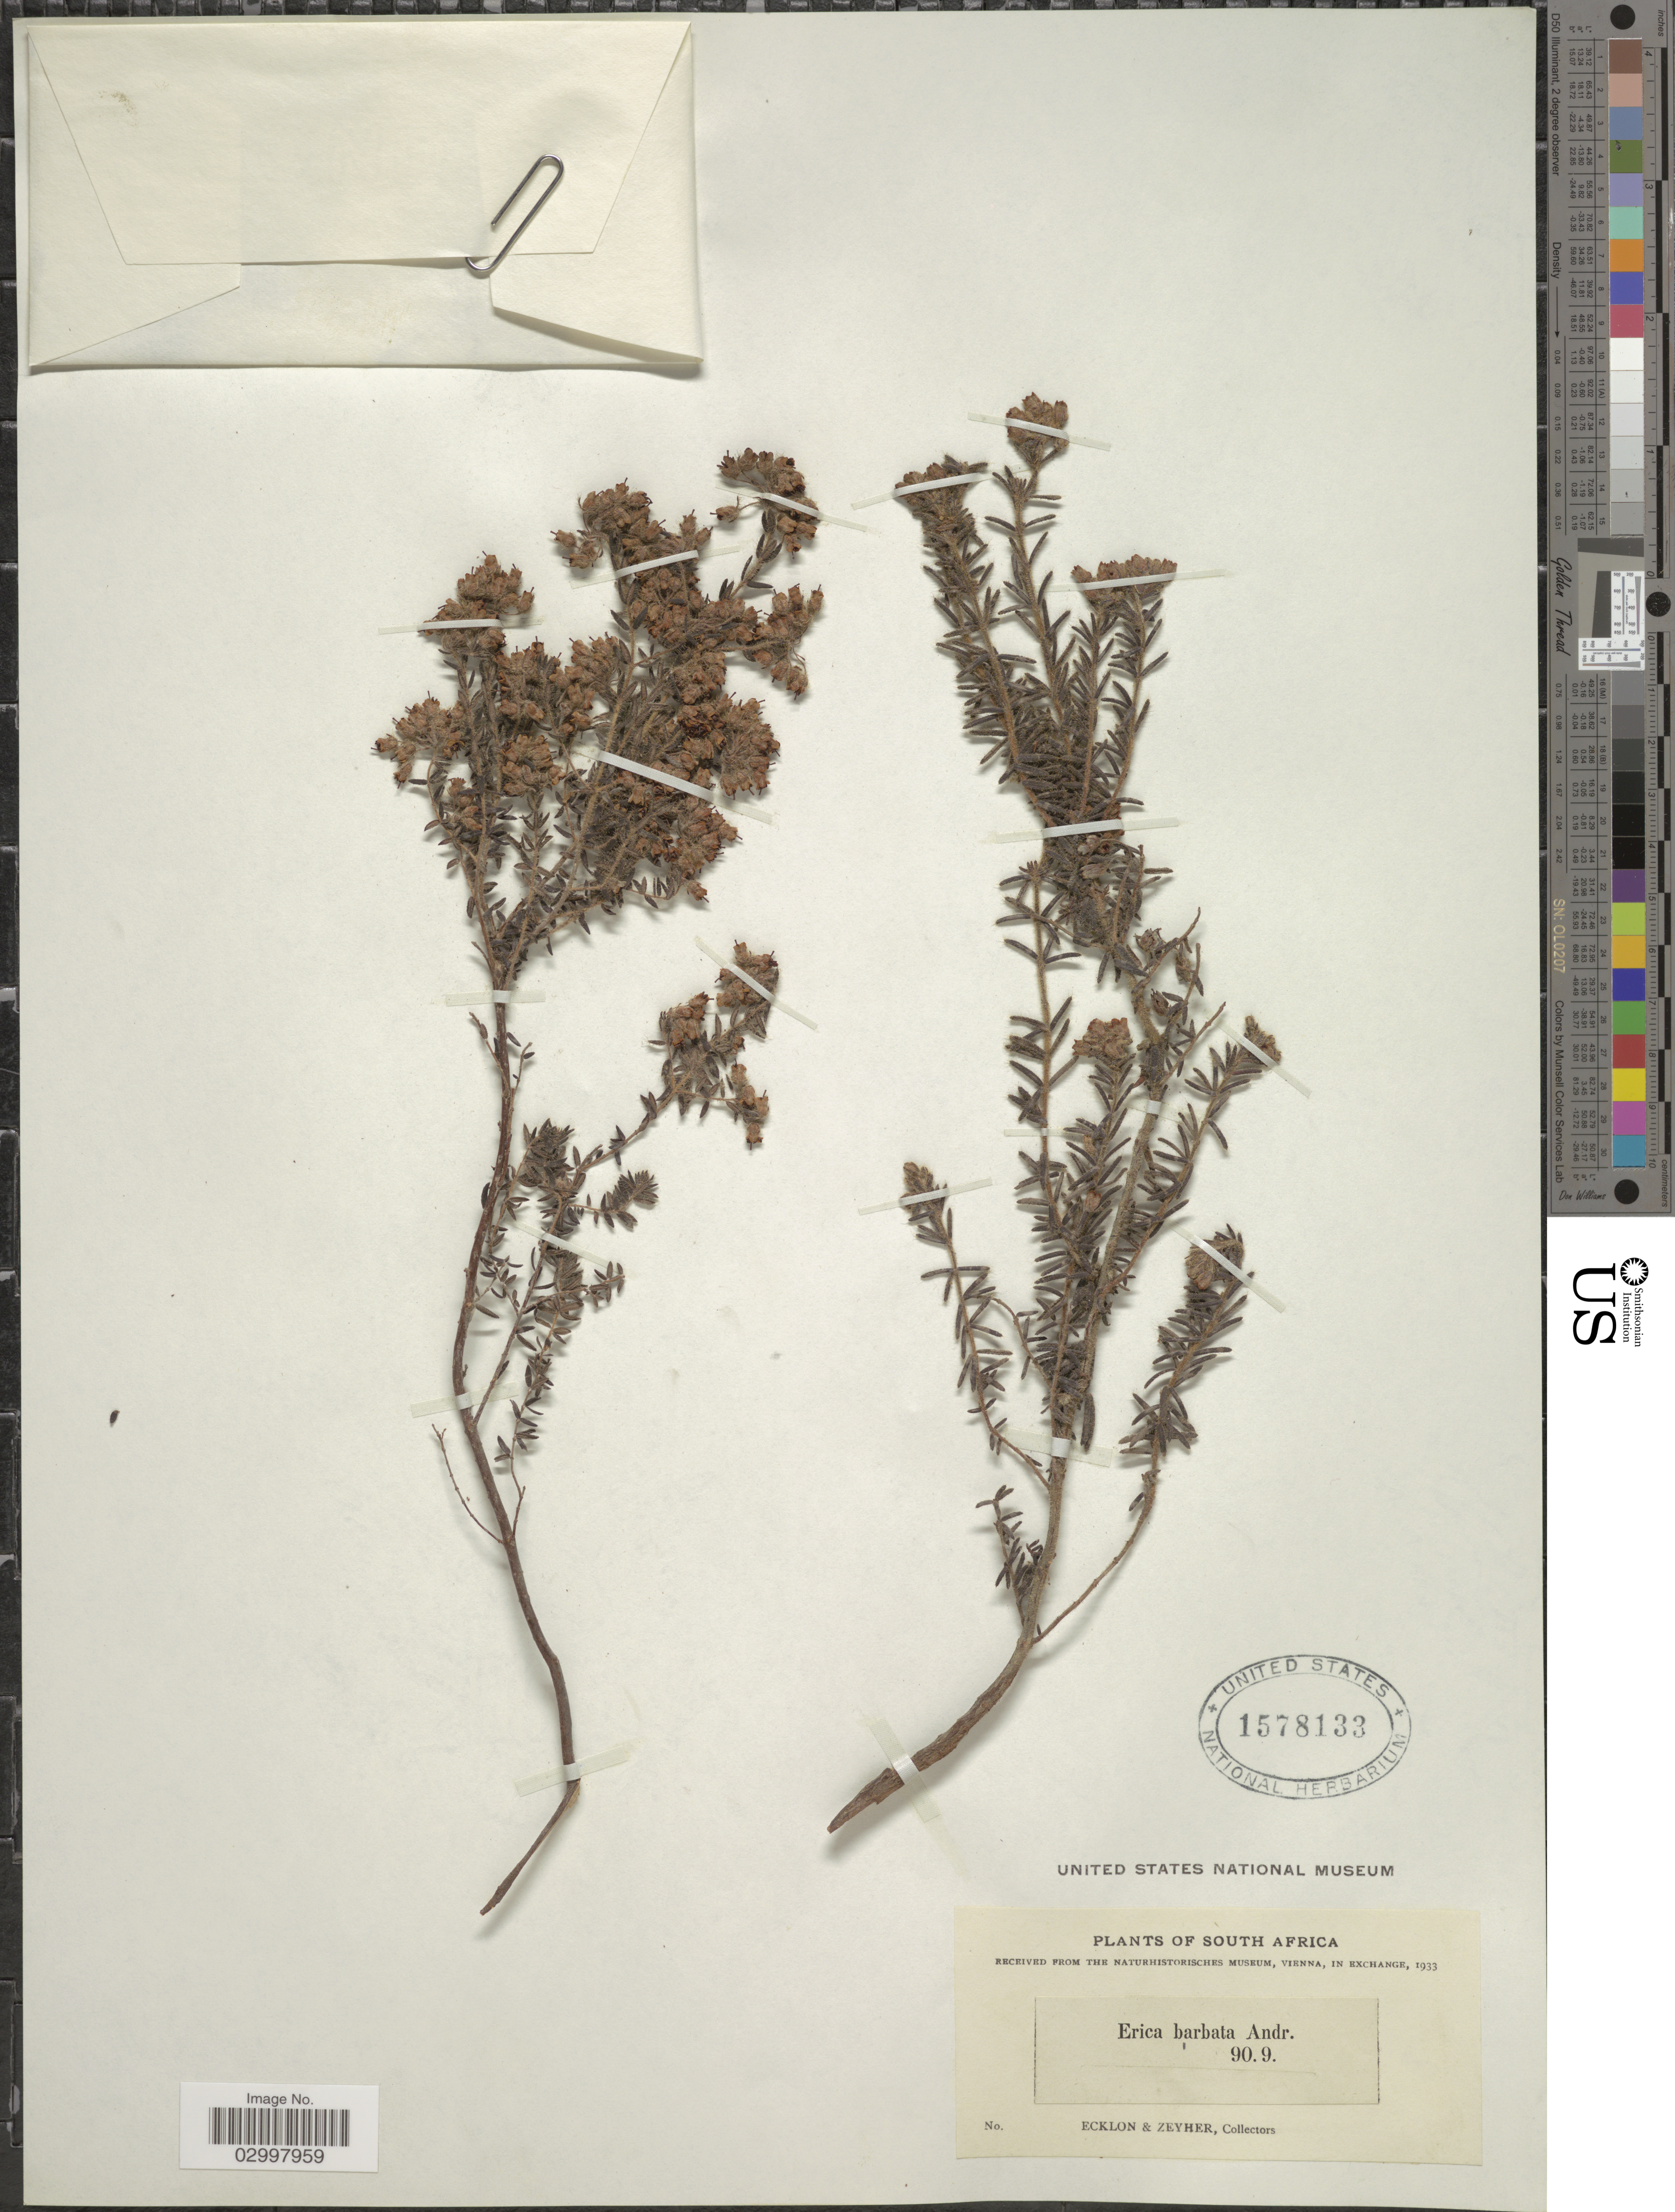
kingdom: Plantae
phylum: Tracheophyta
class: Magnoliopsida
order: Ericales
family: Ericaceae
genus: Erica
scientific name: Erica barbata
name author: Andrews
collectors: -. Ecklon & -. Zeyher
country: South Africa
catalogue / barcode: US 1578133